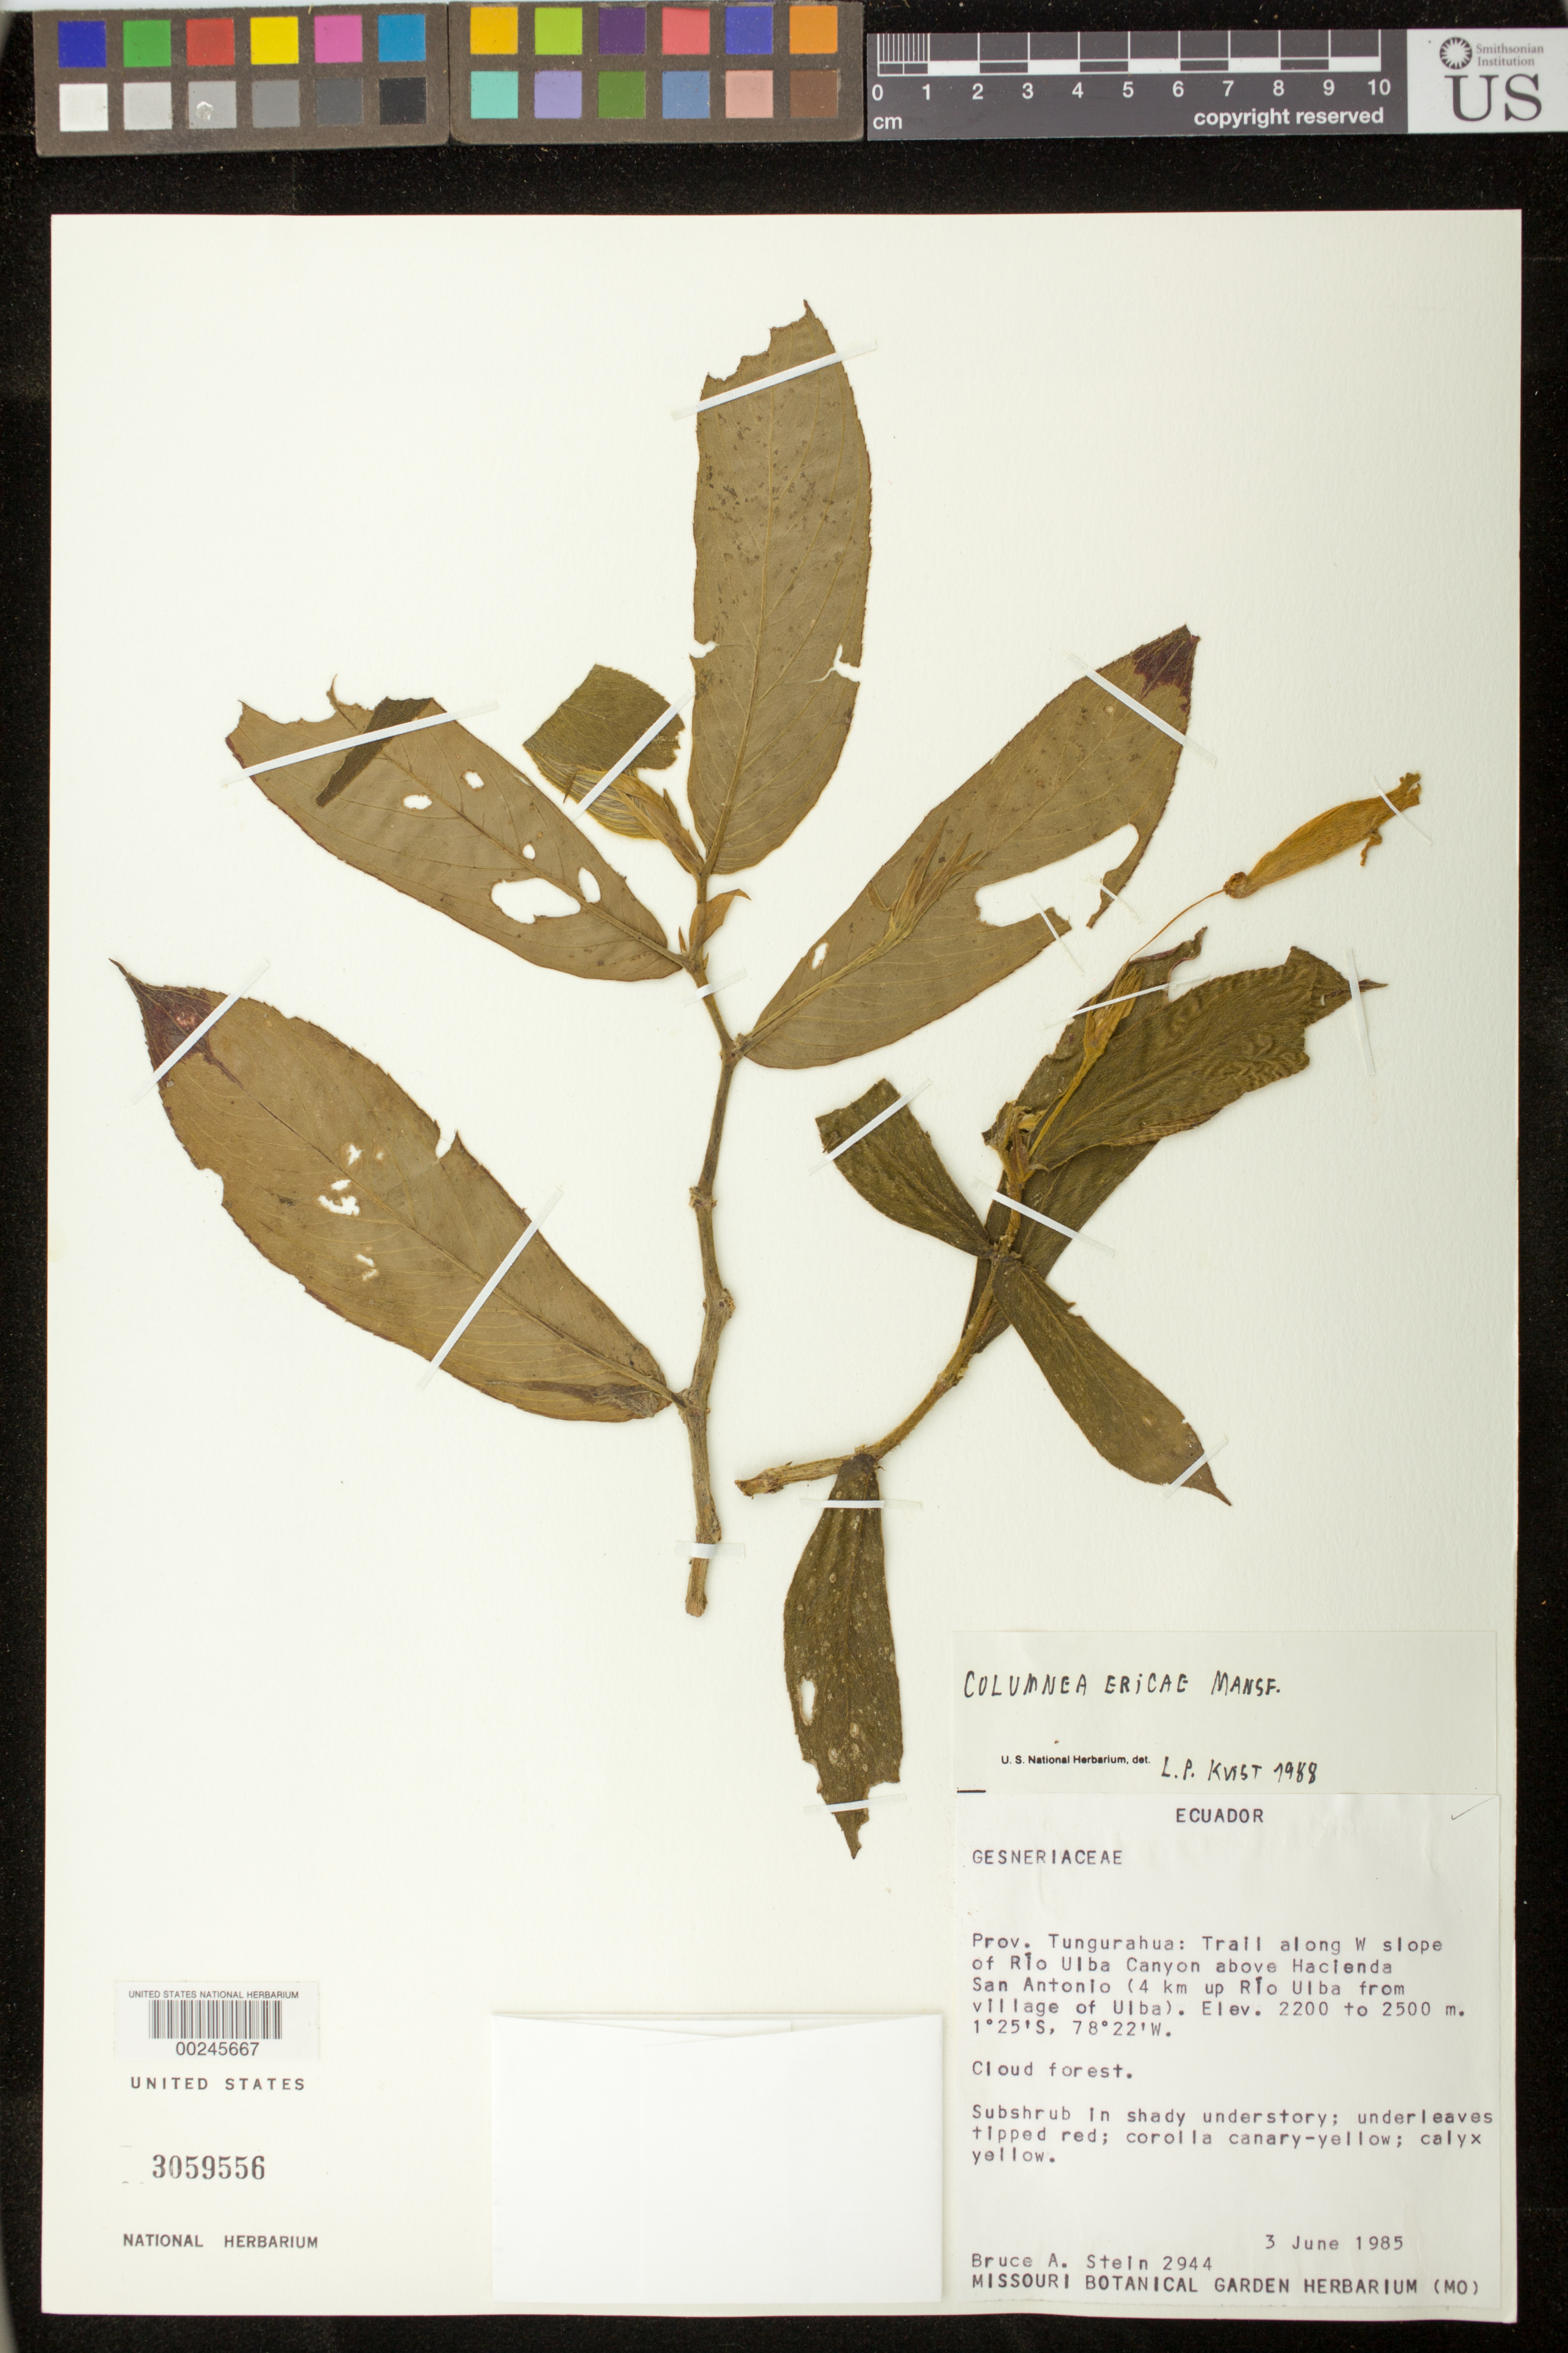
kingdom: Plantae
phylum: Tracheophyta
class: Magnoliopsida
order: Lamiales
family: Gesneriaceae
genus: Columnea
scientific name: Columnea ericae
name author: Mansf.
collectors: B. A. Stein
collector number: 2944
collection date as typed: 03 Jun 1985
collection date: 1985-06-03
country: Ecuador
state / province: Tungurahua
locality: Trail along W slope of Rio Ulba canyon above Hacienda San Antonio (4 km up Rio Ulba from village of Ulba)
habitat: Cloud forest; in shady understory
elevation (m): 2200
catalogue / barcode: US 3059556